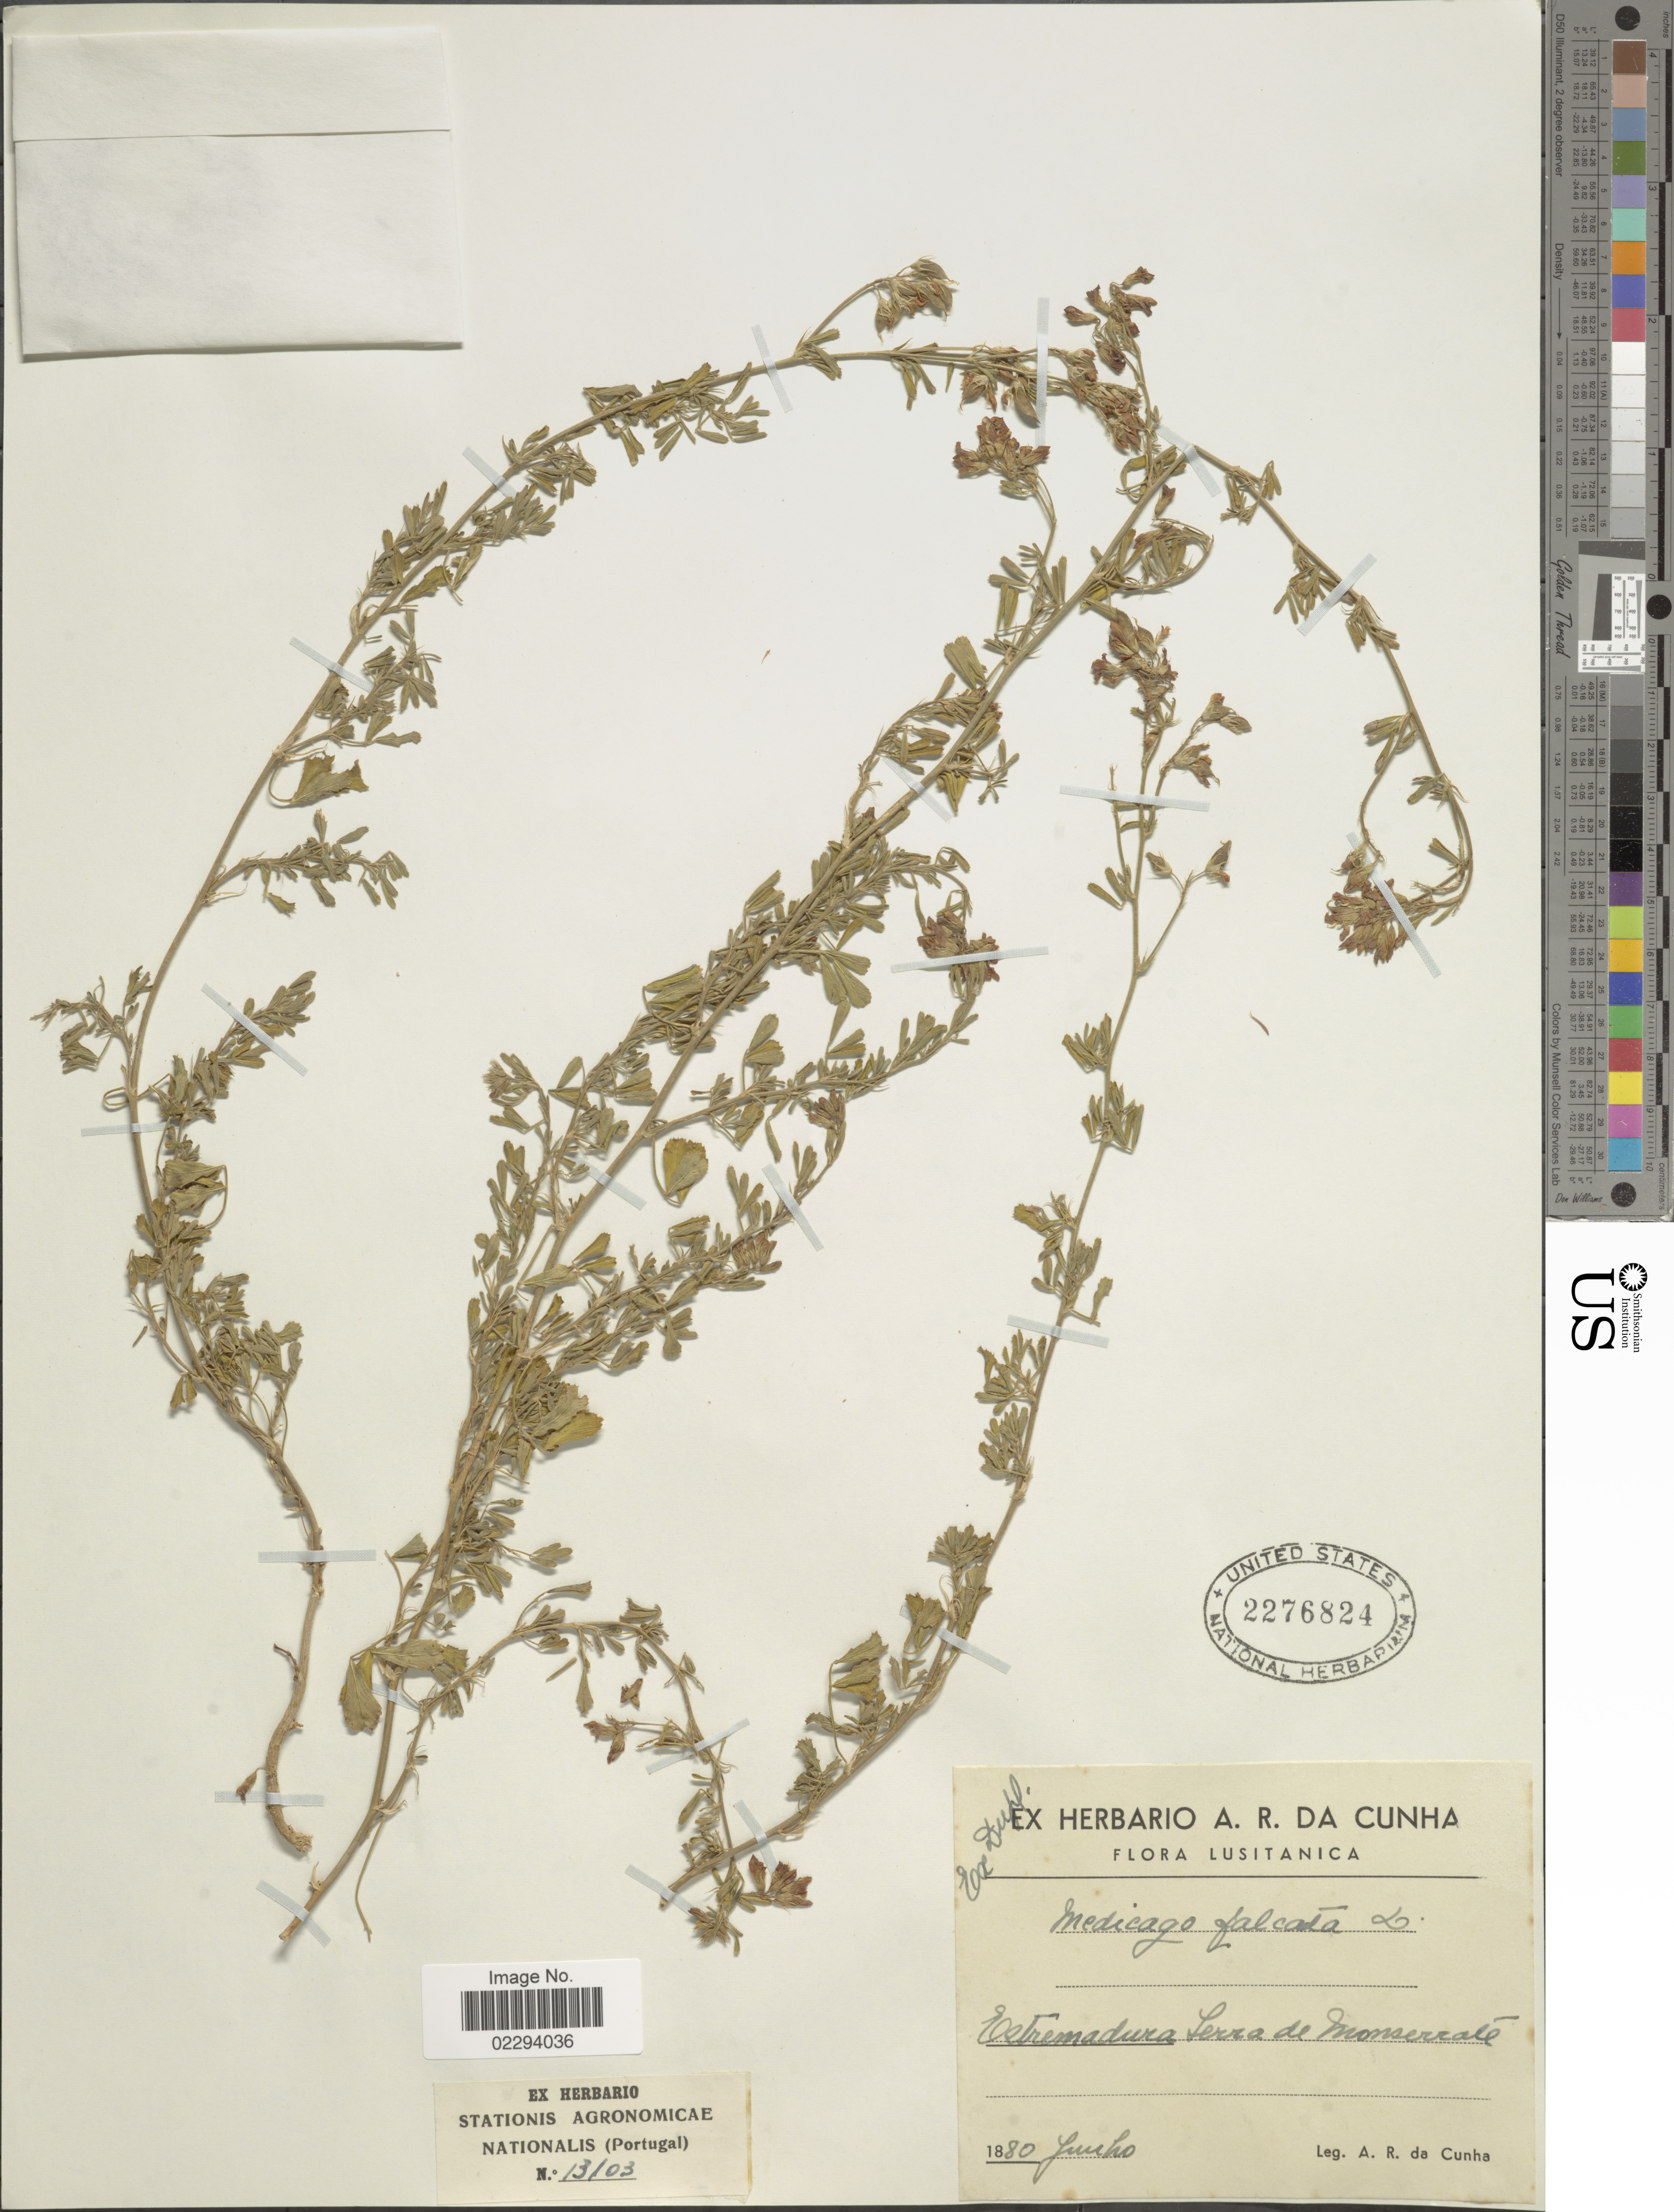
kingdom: Plantae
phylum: Tracheophyta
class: Magnoliopsida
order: Fabales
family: Fabaceae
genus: Medicago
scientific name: Medicago falcata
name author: L.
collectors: A. Da Cunha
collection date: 1880-06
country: Portugal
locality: Lusitanica. Estremadura Serra de Monserrate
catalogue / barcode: US 2276824